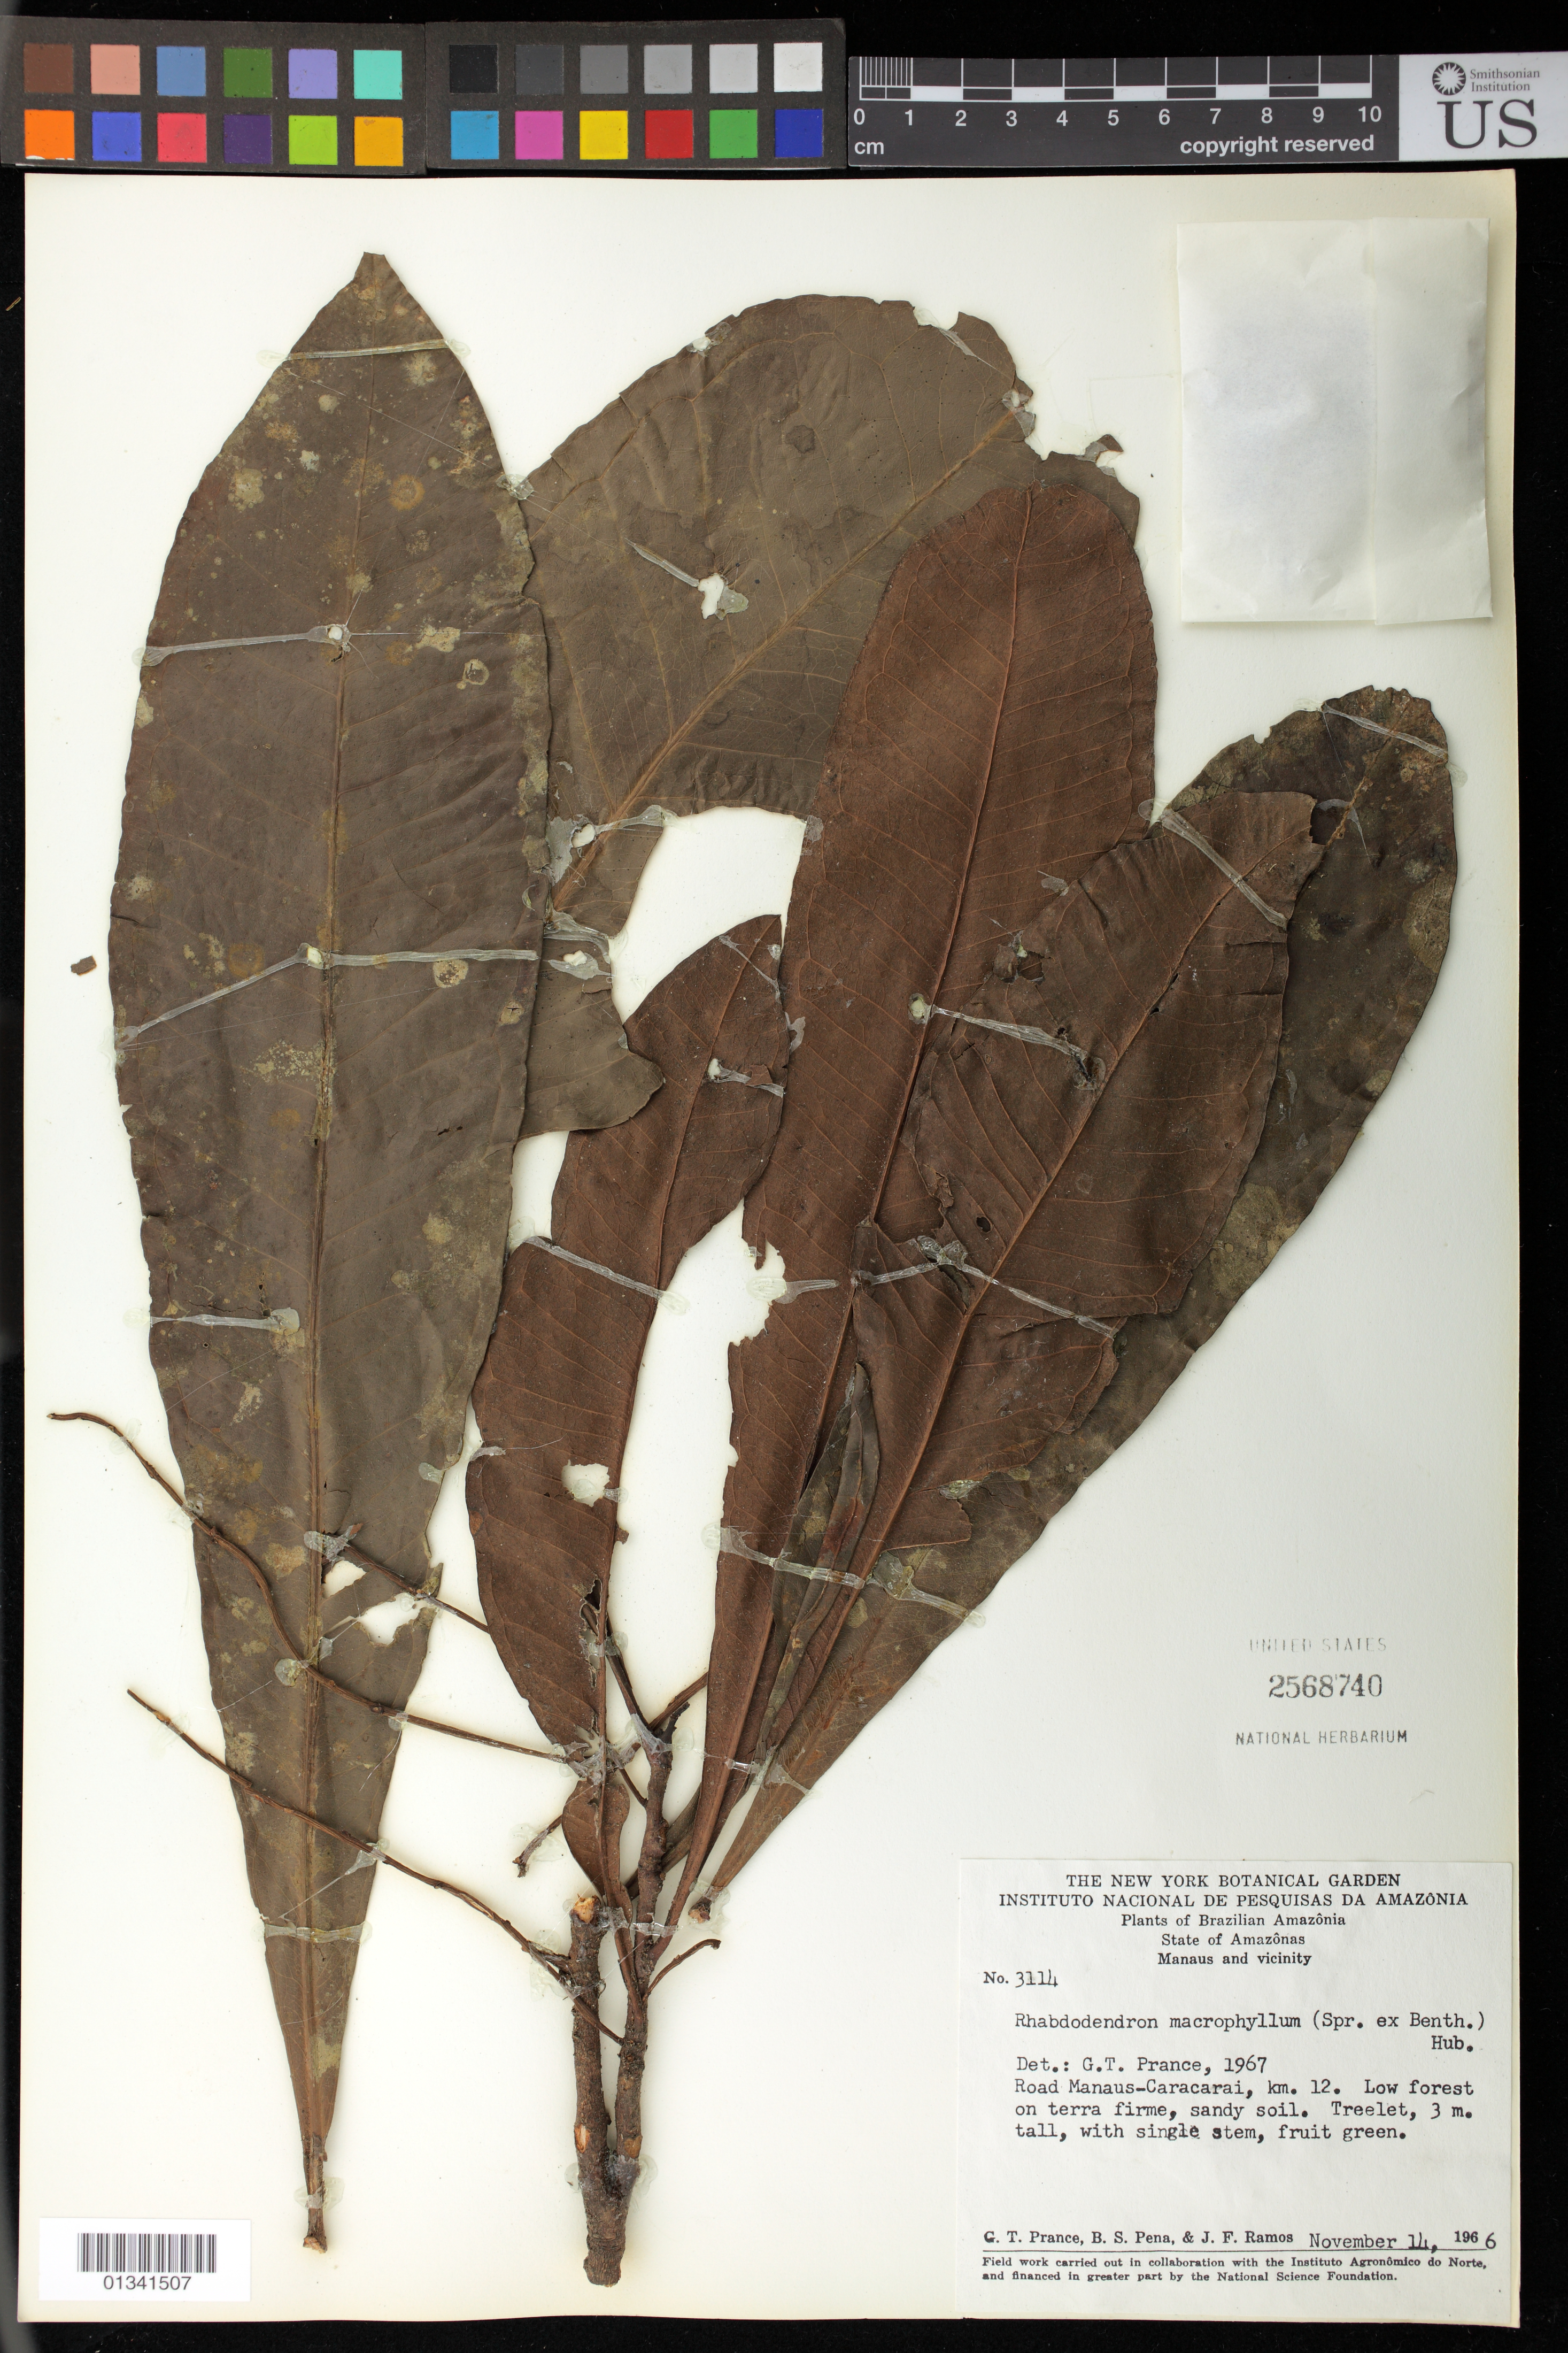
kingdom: Plantae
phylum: Tracheophyta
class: Magnoliopsida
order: Caryophyllales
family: Rhabdodendraceae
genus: Rhabdodendron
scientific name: Rhabdodendron macrophyllum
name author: (Spruce ex Benth.) Huber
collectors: G. T. Prance, B. S. Pena & J. F. Ramos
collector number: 3114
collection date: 1966-11-14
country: Brazil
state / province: Amazonas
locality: Road Manaus-Caracaraí, km 12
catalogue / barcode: US 2568740